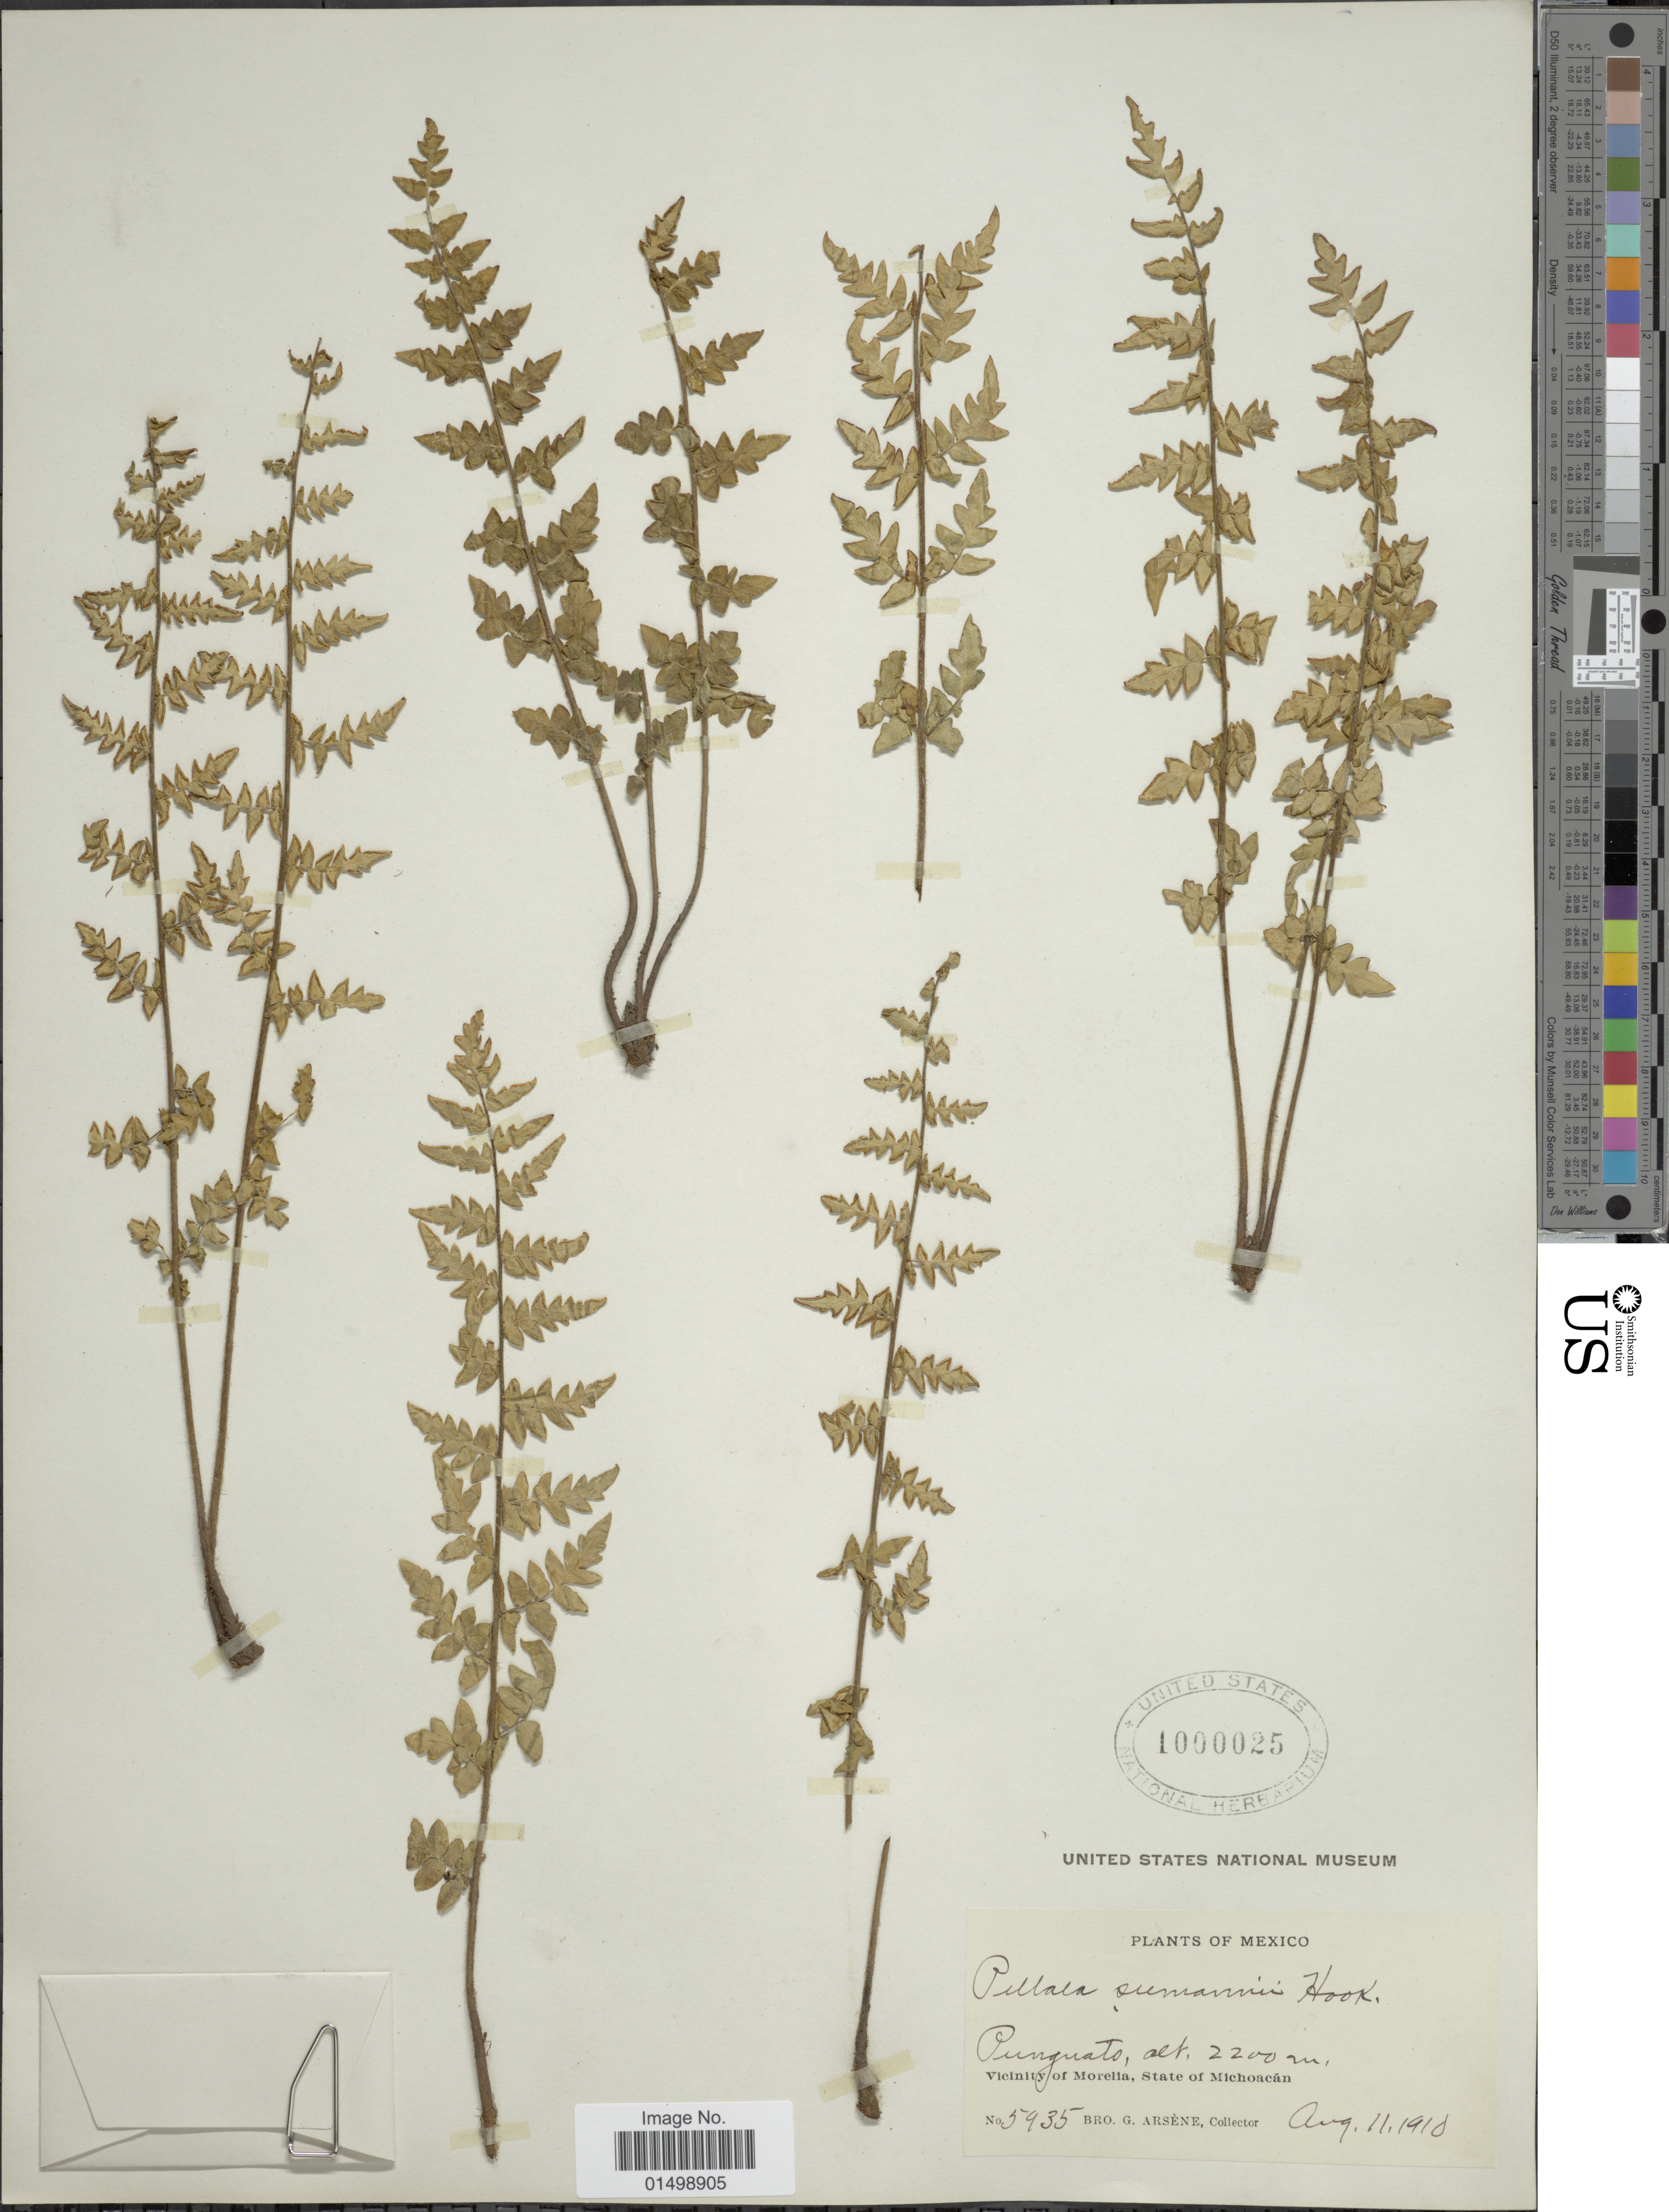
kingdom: Plantae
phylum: Tracheophyta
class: Polypodiopsida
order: Polypodiales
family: Pteridaceae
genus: Cheilanthes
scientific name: Cheilanthes lozanii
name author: (Maxon) R.M. Tryon & A.F. Tryon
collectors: Bro. G. Arsène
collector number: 5935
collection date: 1910-08-11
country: Mexico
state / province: Michoacán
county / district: Morelia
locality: Vicinity of Morelia, Punguato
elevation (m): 2200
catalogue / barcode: US 1000025